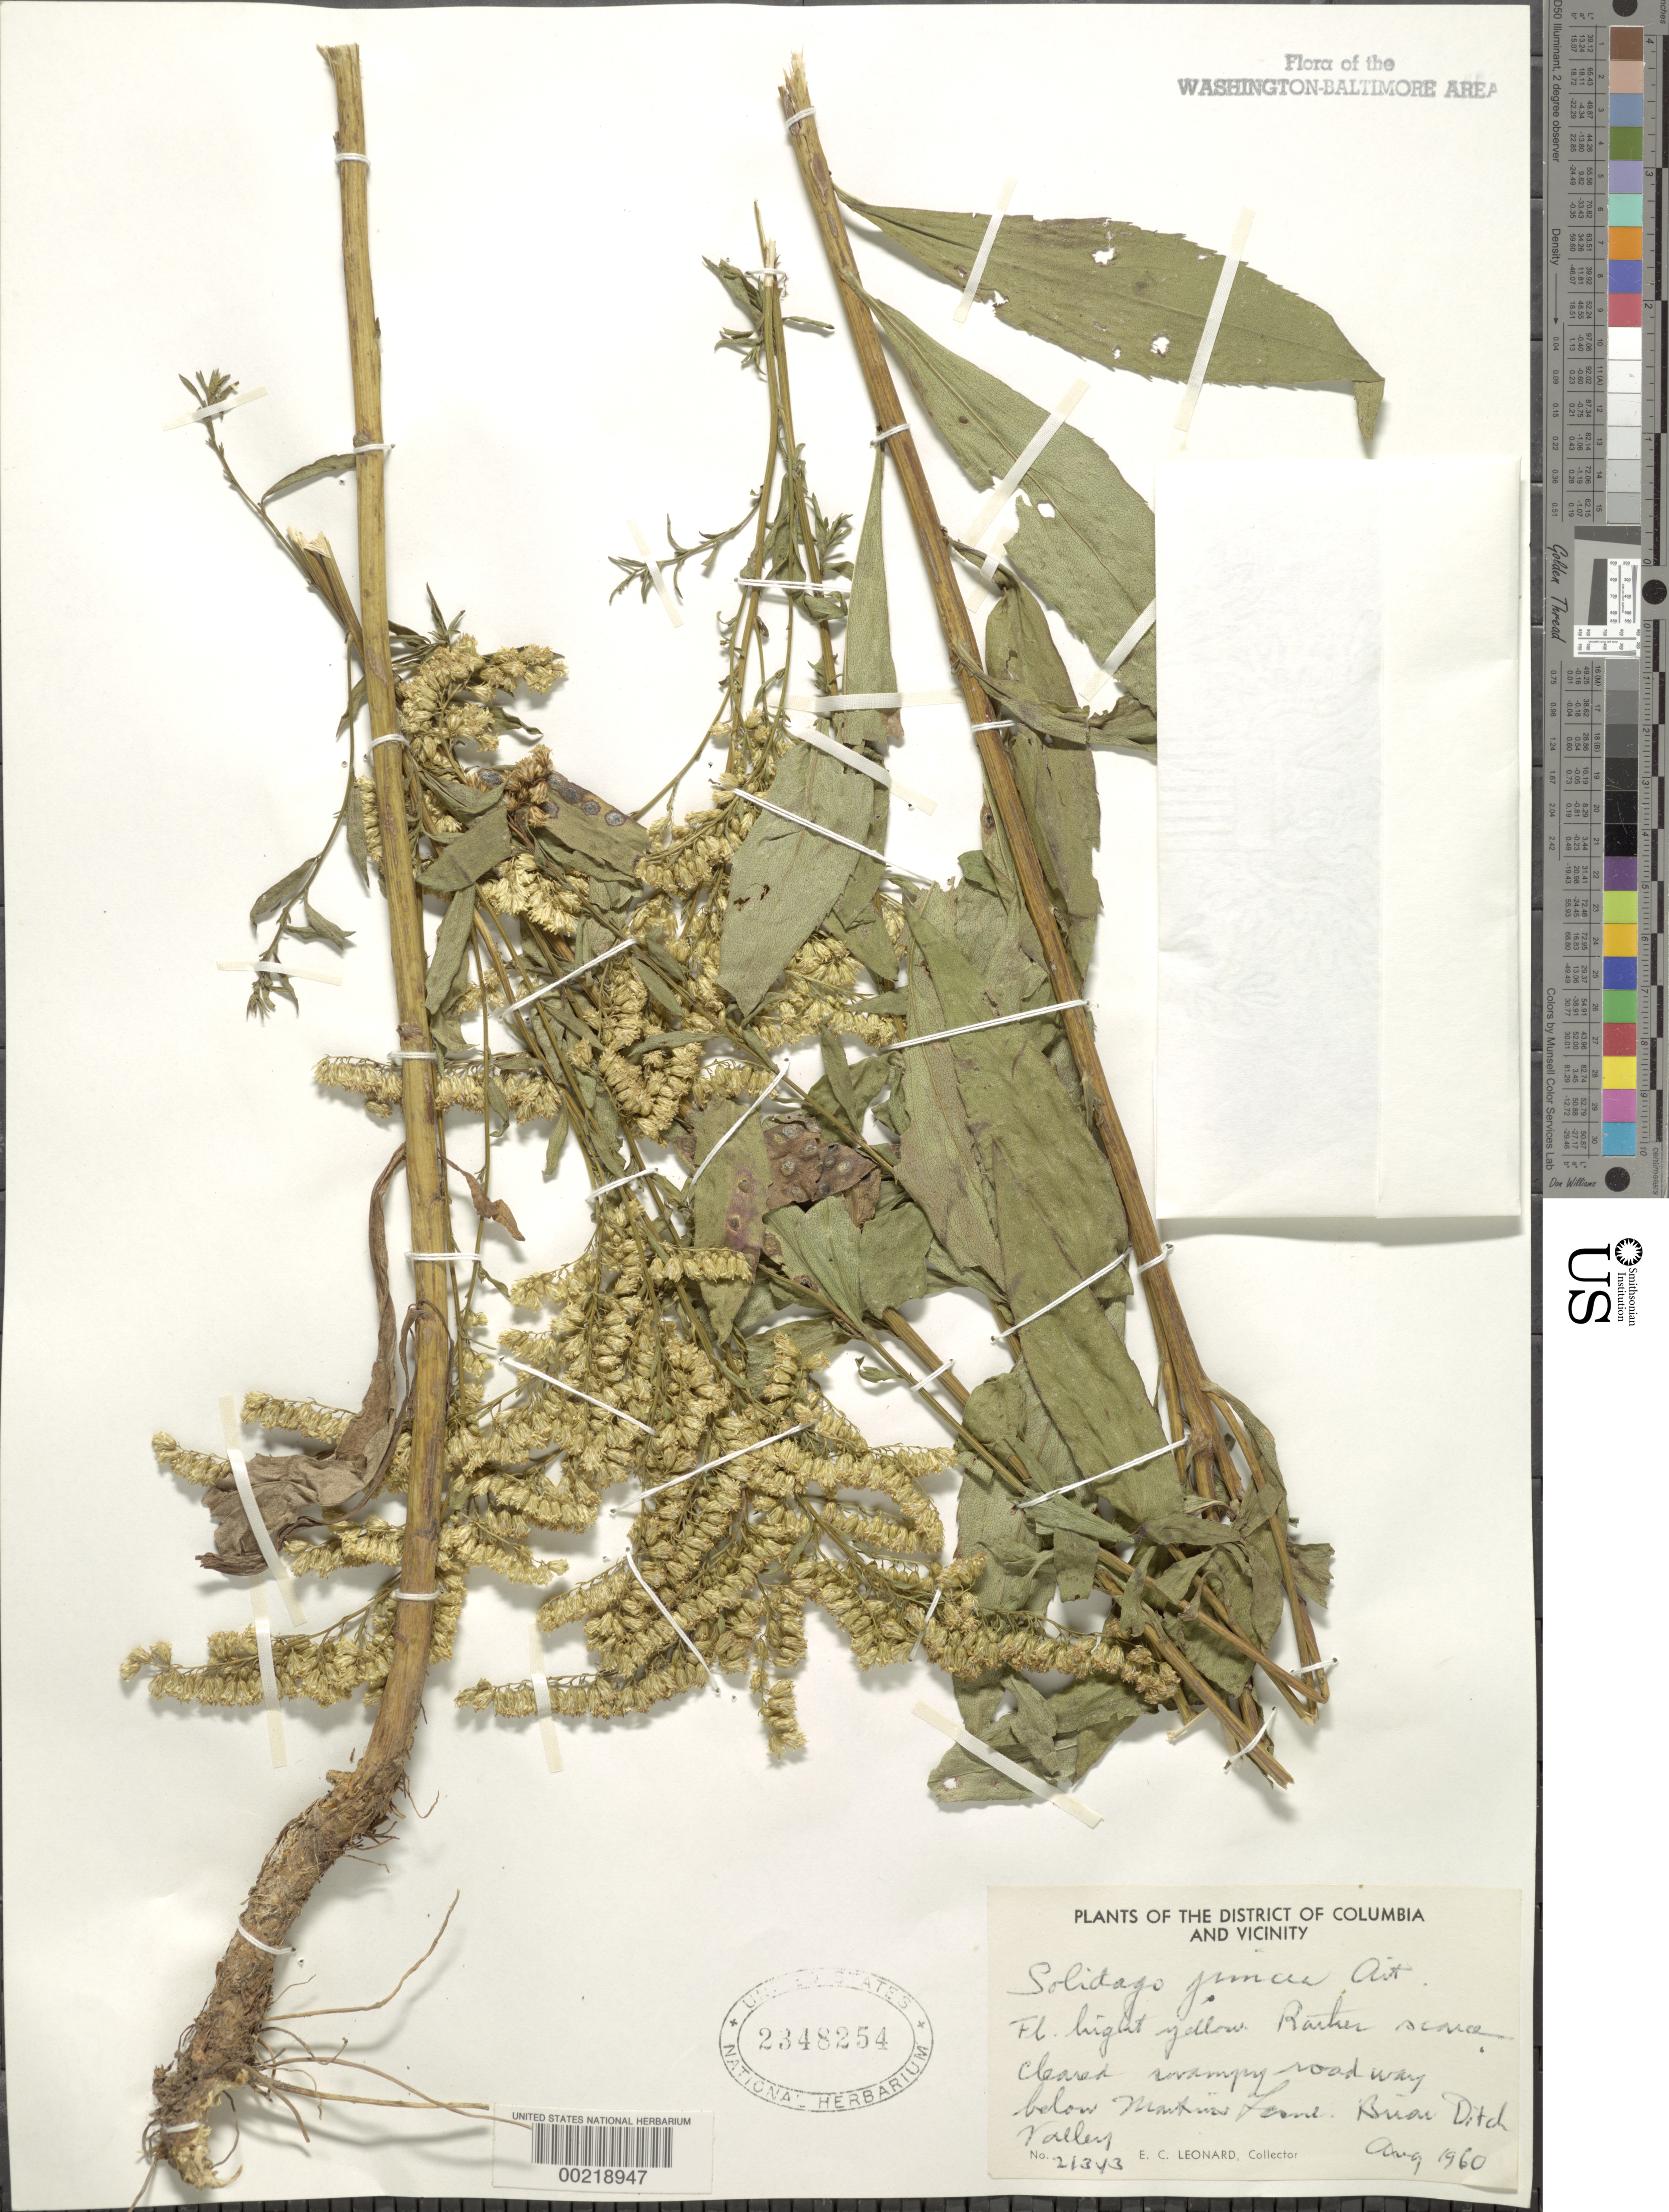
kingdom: Plantae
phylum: Tracheophyta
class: Magnoliopsida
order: Asterales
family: Asteraceae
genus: Solidago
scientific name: Solidago juncea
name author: Aiton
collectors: E. C. Leonard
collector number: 21343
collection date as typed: Aug 1960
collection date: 1960-08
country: United States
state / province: Maryland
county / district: Prince George's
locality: Briar Ditch Valley below Martins Lane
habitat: Cleared swampy roadway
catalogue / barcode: US 2348254